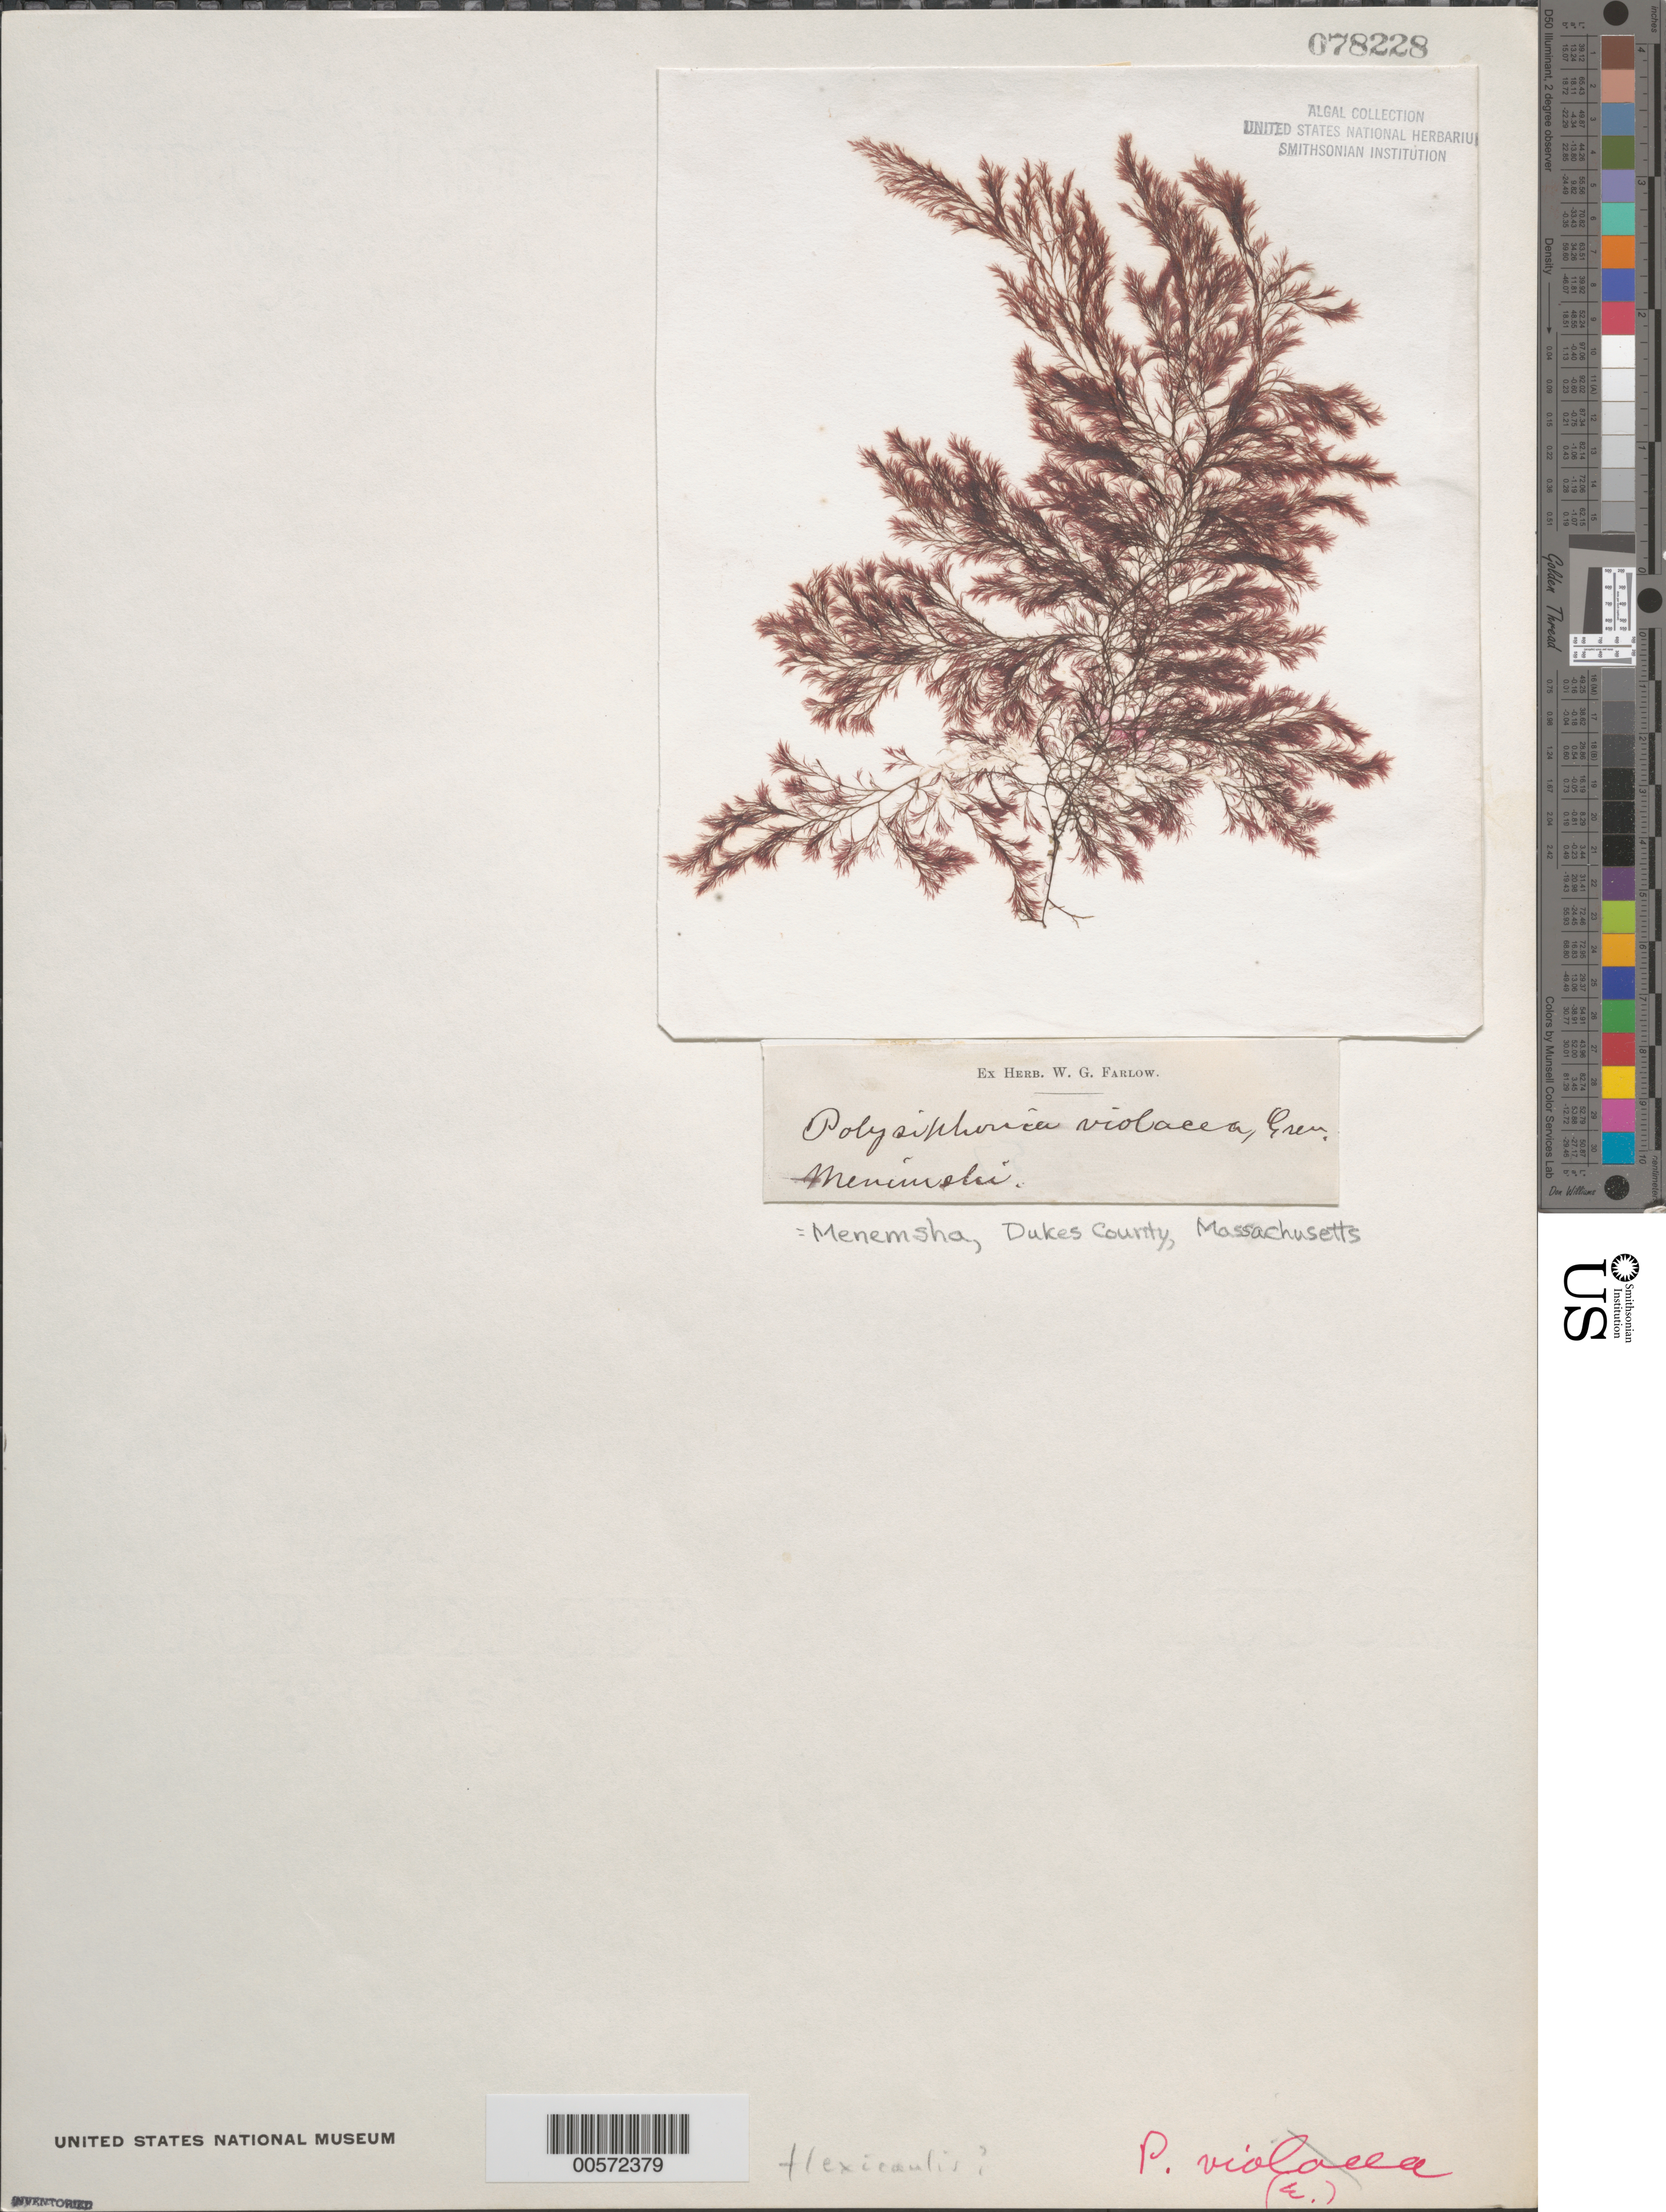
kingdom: Plantae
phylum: Rhodophyta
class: Florideophyceae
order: Ceramiales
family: Rhodomelaceae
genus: Leptosiphonia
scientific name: Leptosiphonia flexicaulis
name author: (Harv.) Savoie & G.W. Saunders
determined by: Algae name updating Project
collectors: W. Farlow (Herbarium)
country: United States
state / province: Massachusetts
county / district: Dukes County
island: Martha's Vineyard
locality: Menemsha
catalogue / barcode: US 78228